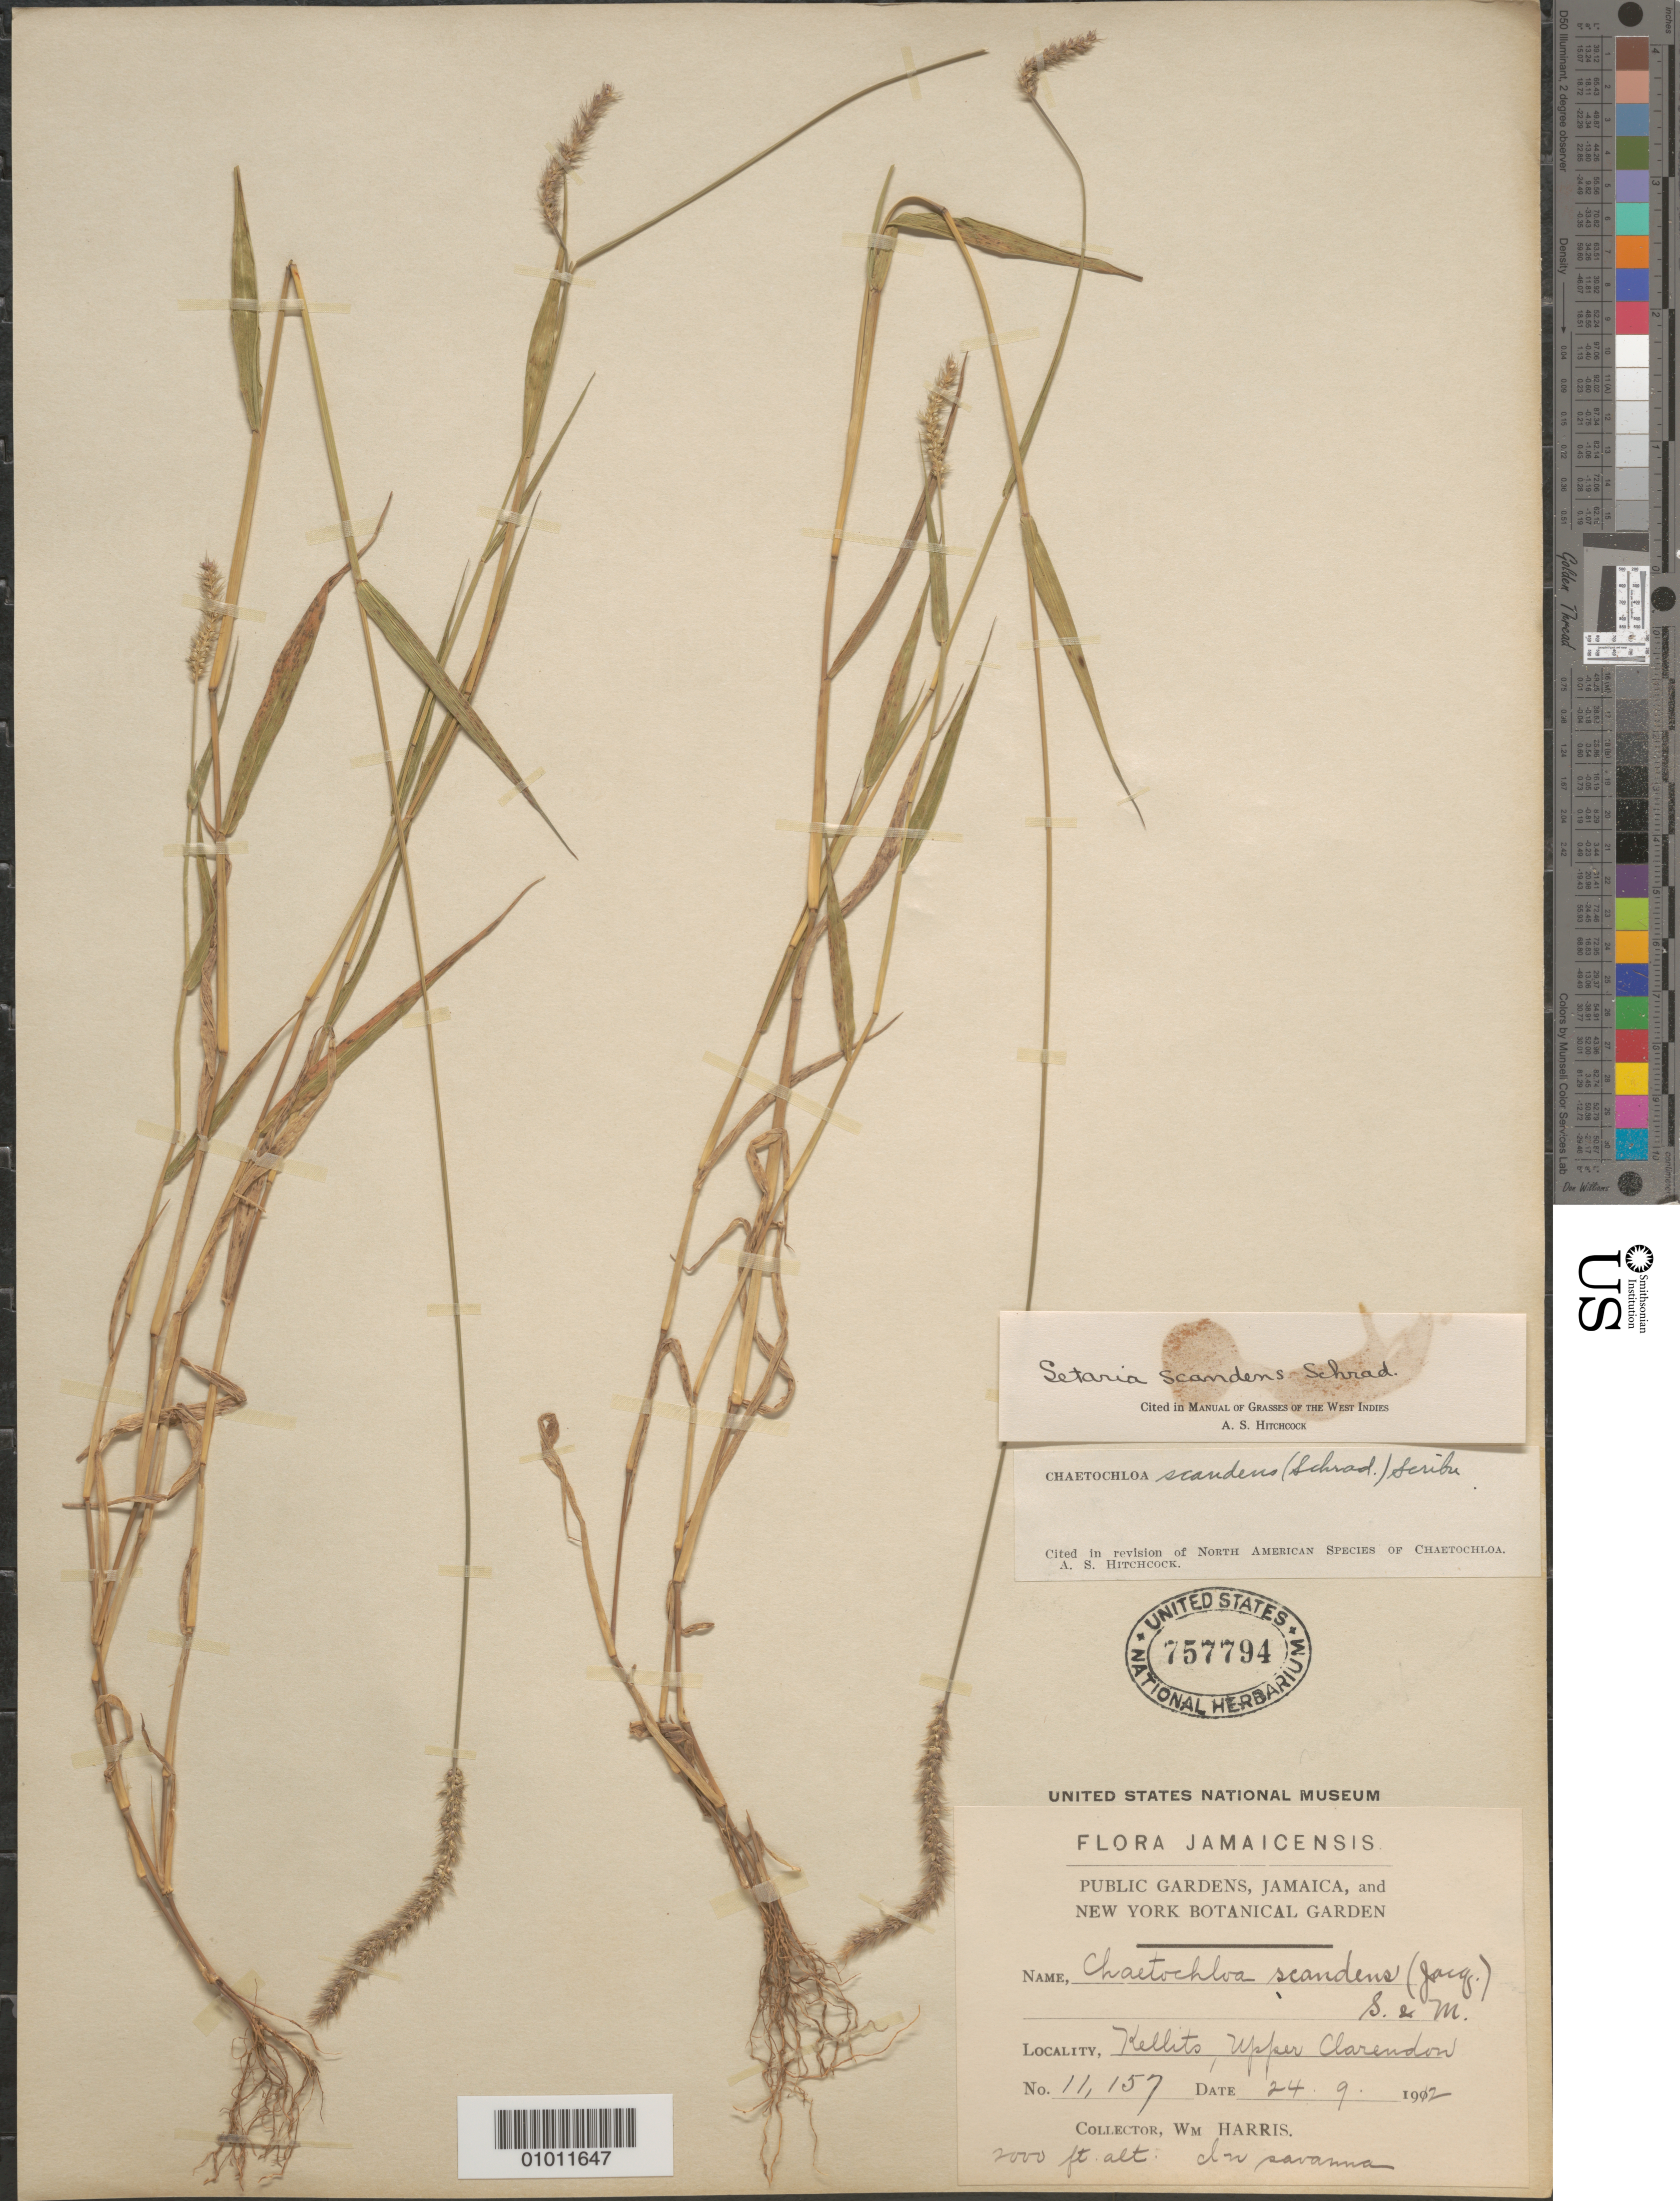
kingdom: Plantae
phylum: Tracheophyta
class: Liliopsida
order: Poales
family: Poaceae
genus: Setaria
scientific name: Setaria scandens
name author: Schrad.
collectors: W. H. Harris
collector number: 11157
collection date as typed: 24 Sep 1912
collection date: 1912-09-24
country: Jamaica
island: Jamaica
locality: Kellits, Upper Clarendon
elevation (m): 610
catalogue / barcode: US 757794